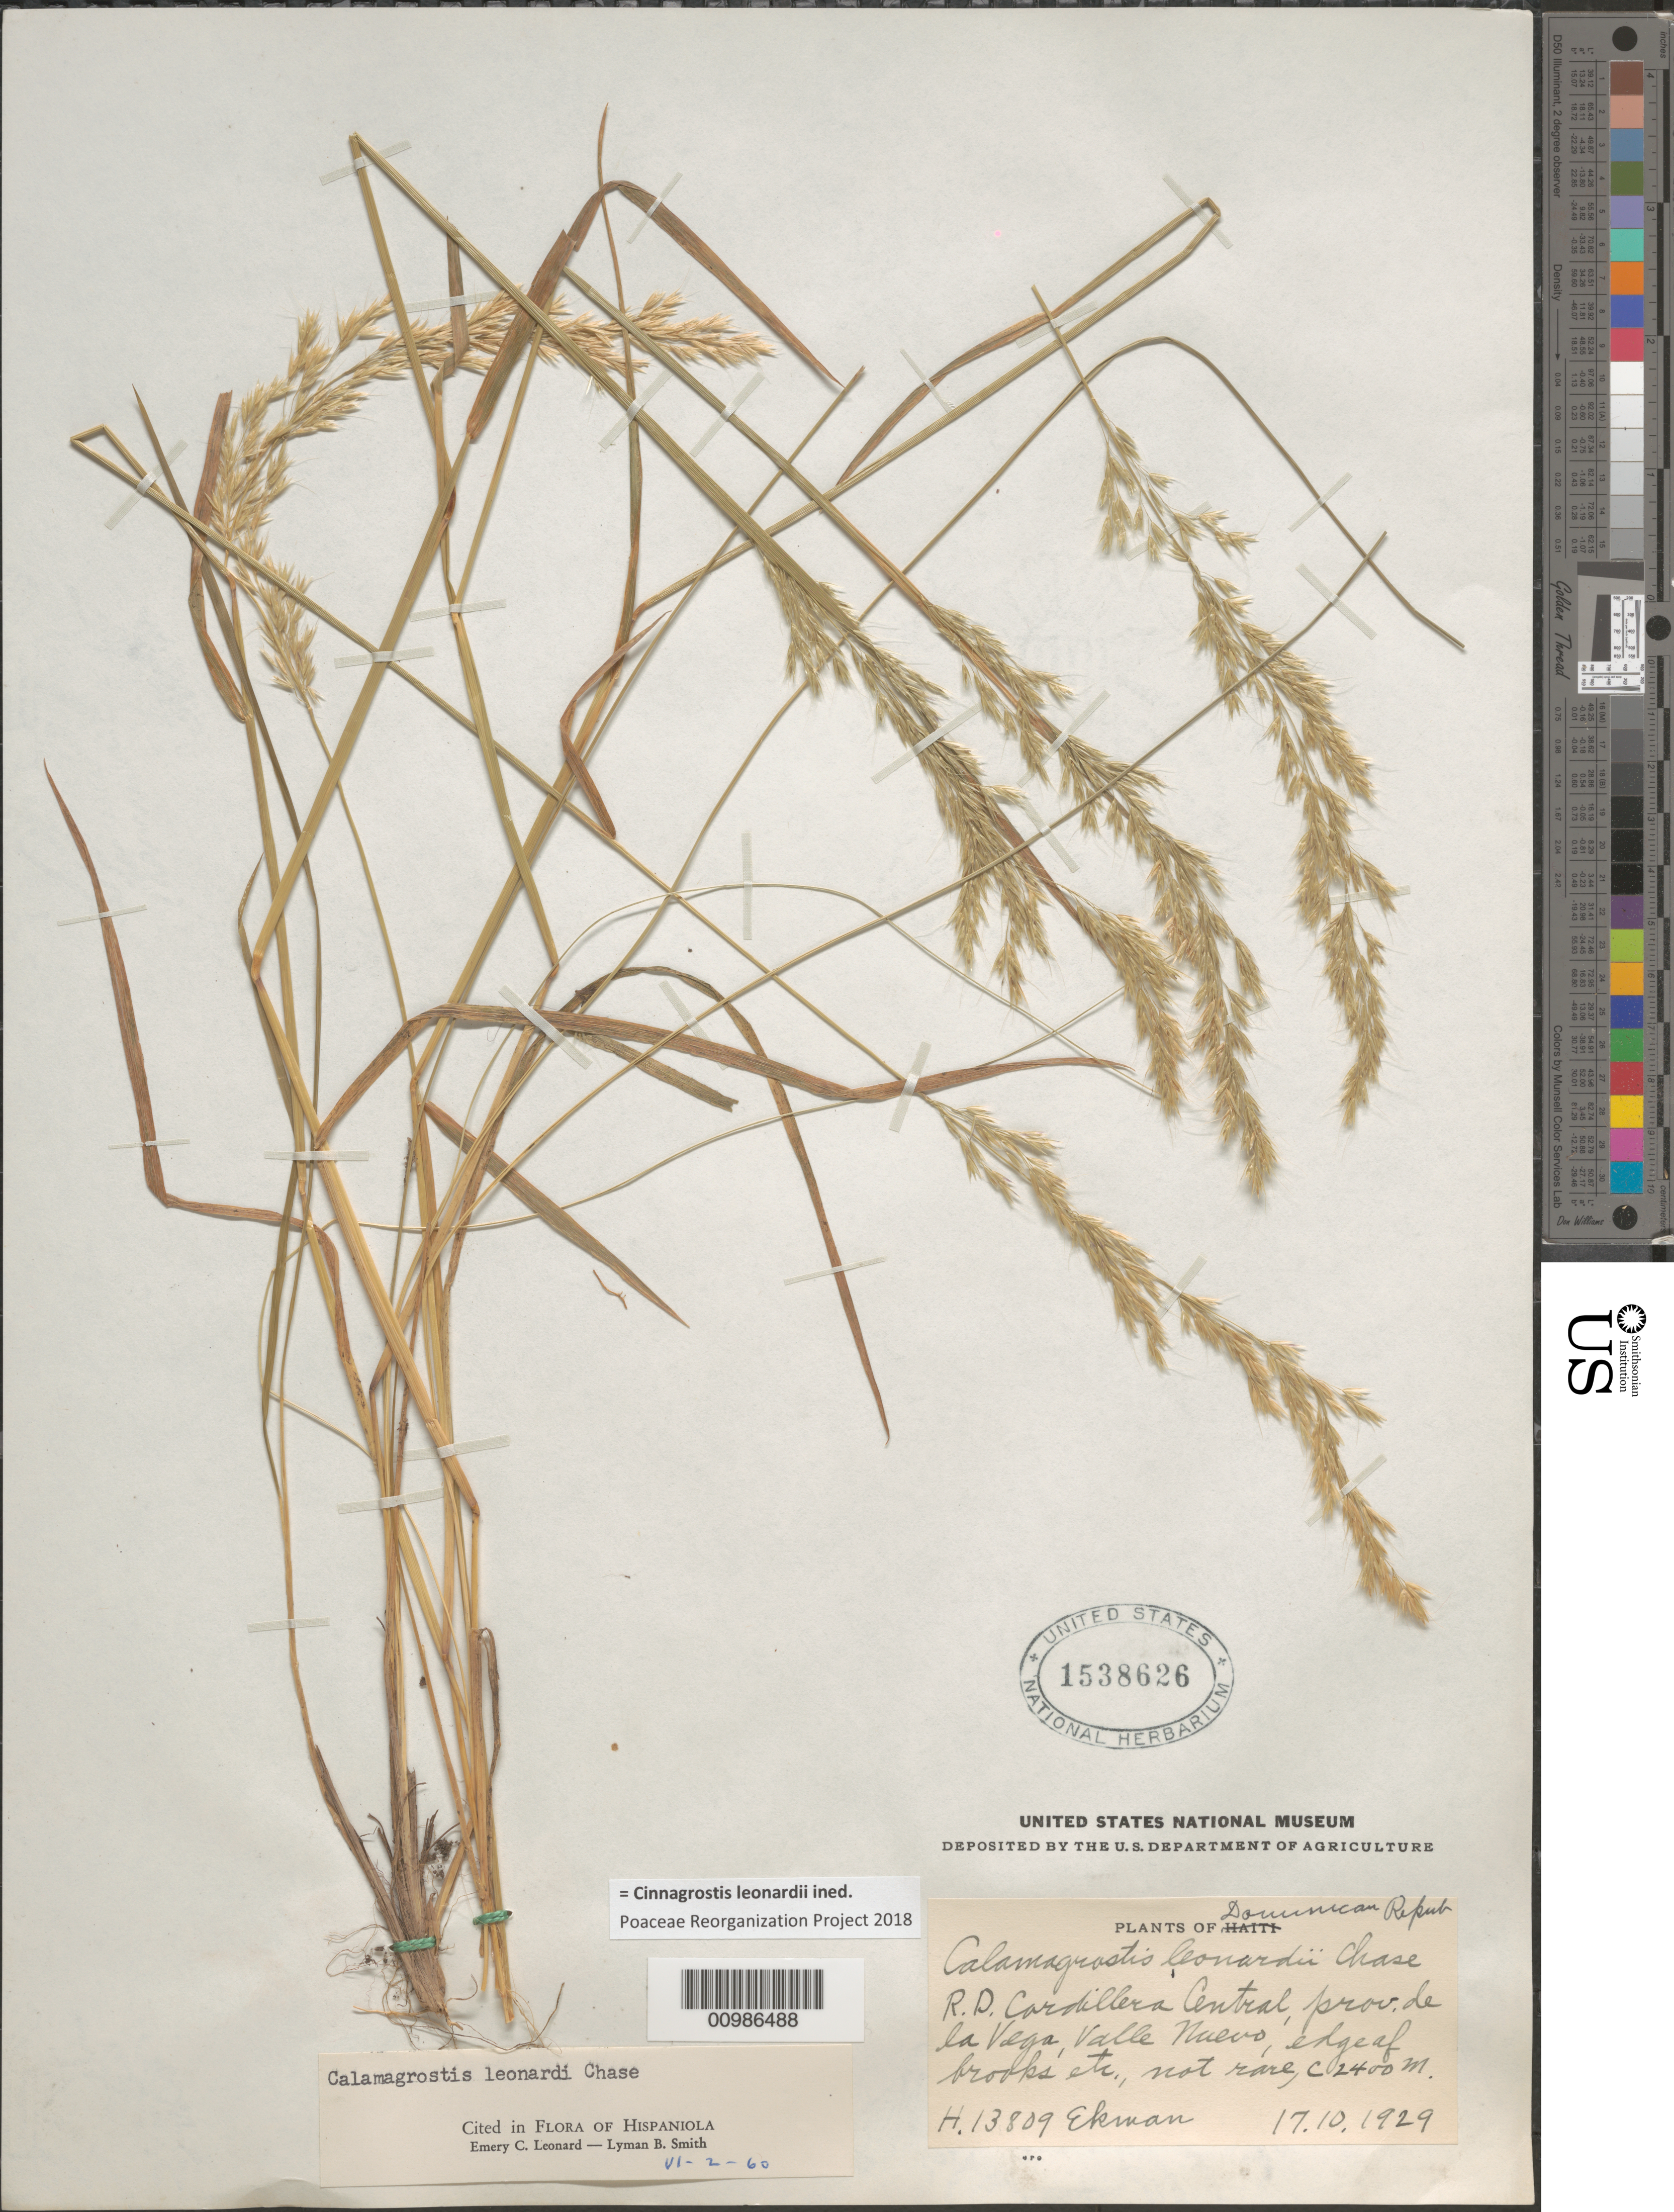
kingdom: Plantae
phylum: Tracheophyta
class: Liliopsida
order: Poales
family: Poaceae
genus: Cinnagrostis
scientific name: Cinnagrostis leonardii ined.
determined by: Poaceae Reorganization Project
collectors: E. L. Ekman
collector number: H 13809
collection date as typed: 17 Oct 1929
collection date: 1929-10-17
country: Dominican Republic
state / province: La Vega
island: Hispaniola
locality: Cordillera Central, Valle Nuevo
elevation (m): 2400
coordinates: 0 N, 0 E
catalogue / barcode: US 1538626